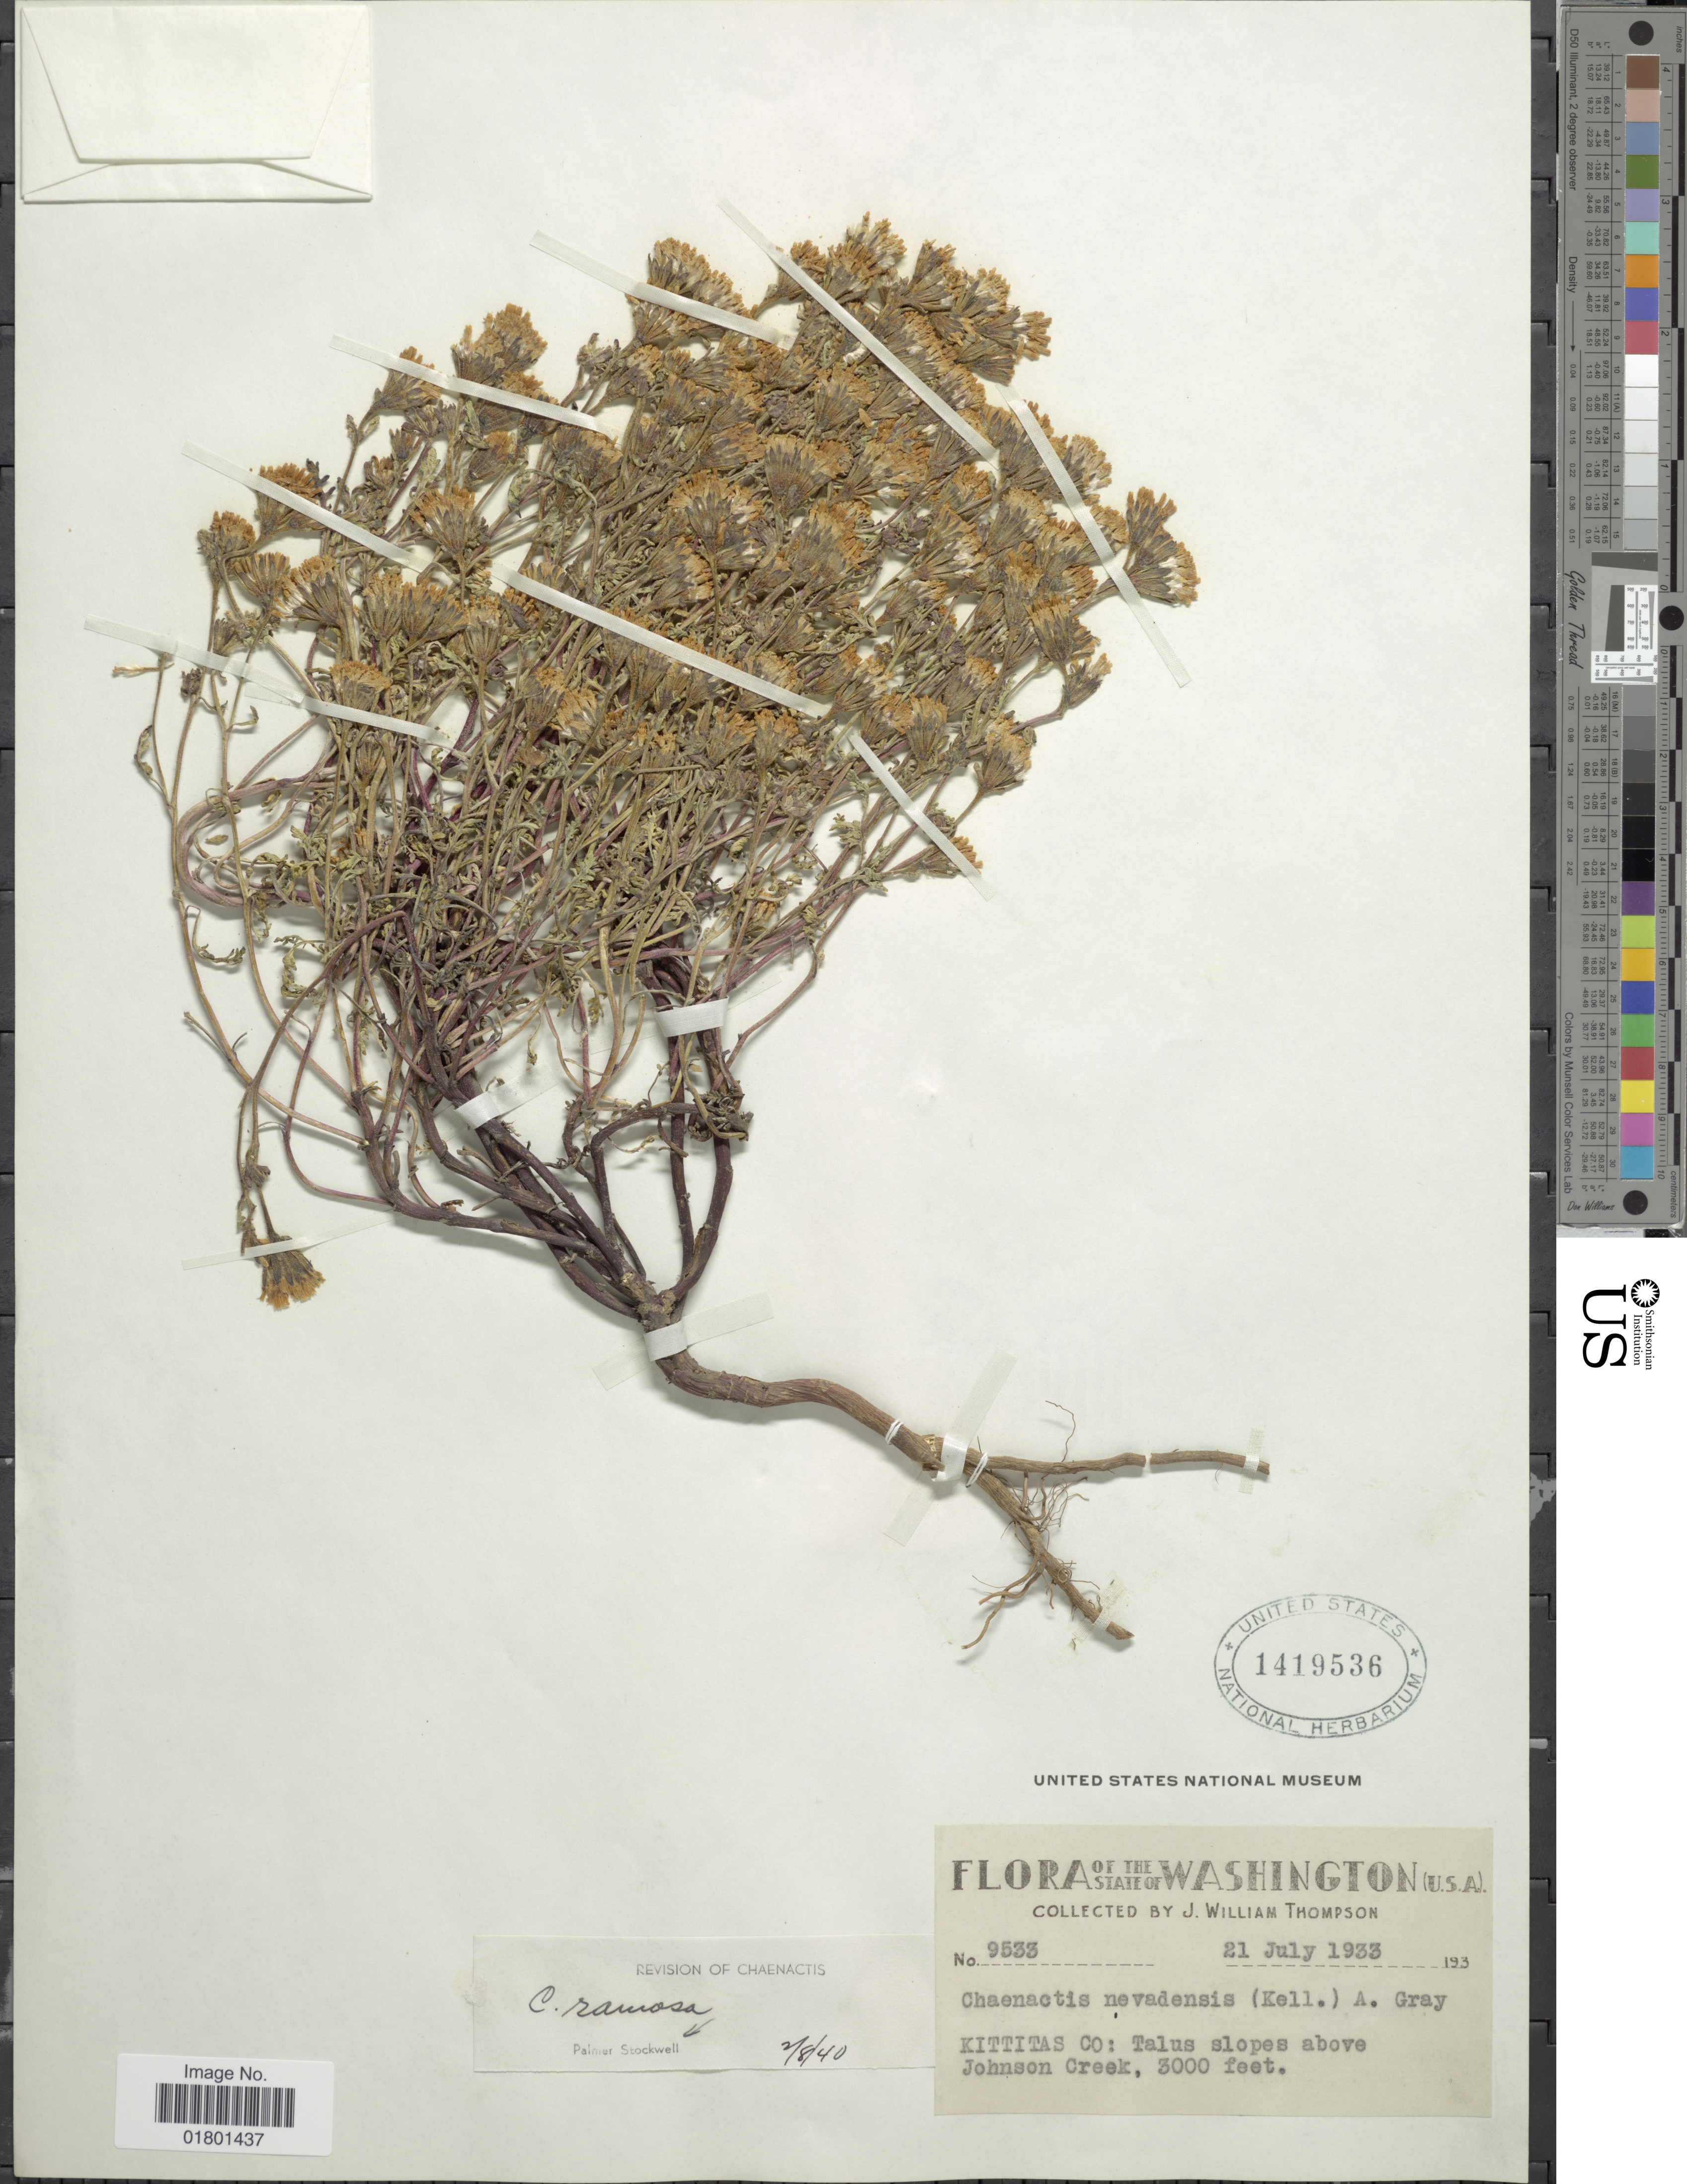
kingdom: Plantae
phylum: Tracheophyta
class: Magnoliopsida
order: Asterales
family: Asteraceae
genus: Chaenactis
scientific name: Chaenactis ramosa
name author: Stockw.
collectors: J. W. Thompson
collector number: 9533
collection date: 1933-07-21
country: United States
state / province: Washington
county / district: Kittitas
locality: Kittitas Co: Talus slopes above Johnson Creek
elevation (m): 914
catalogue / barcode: US 1419536